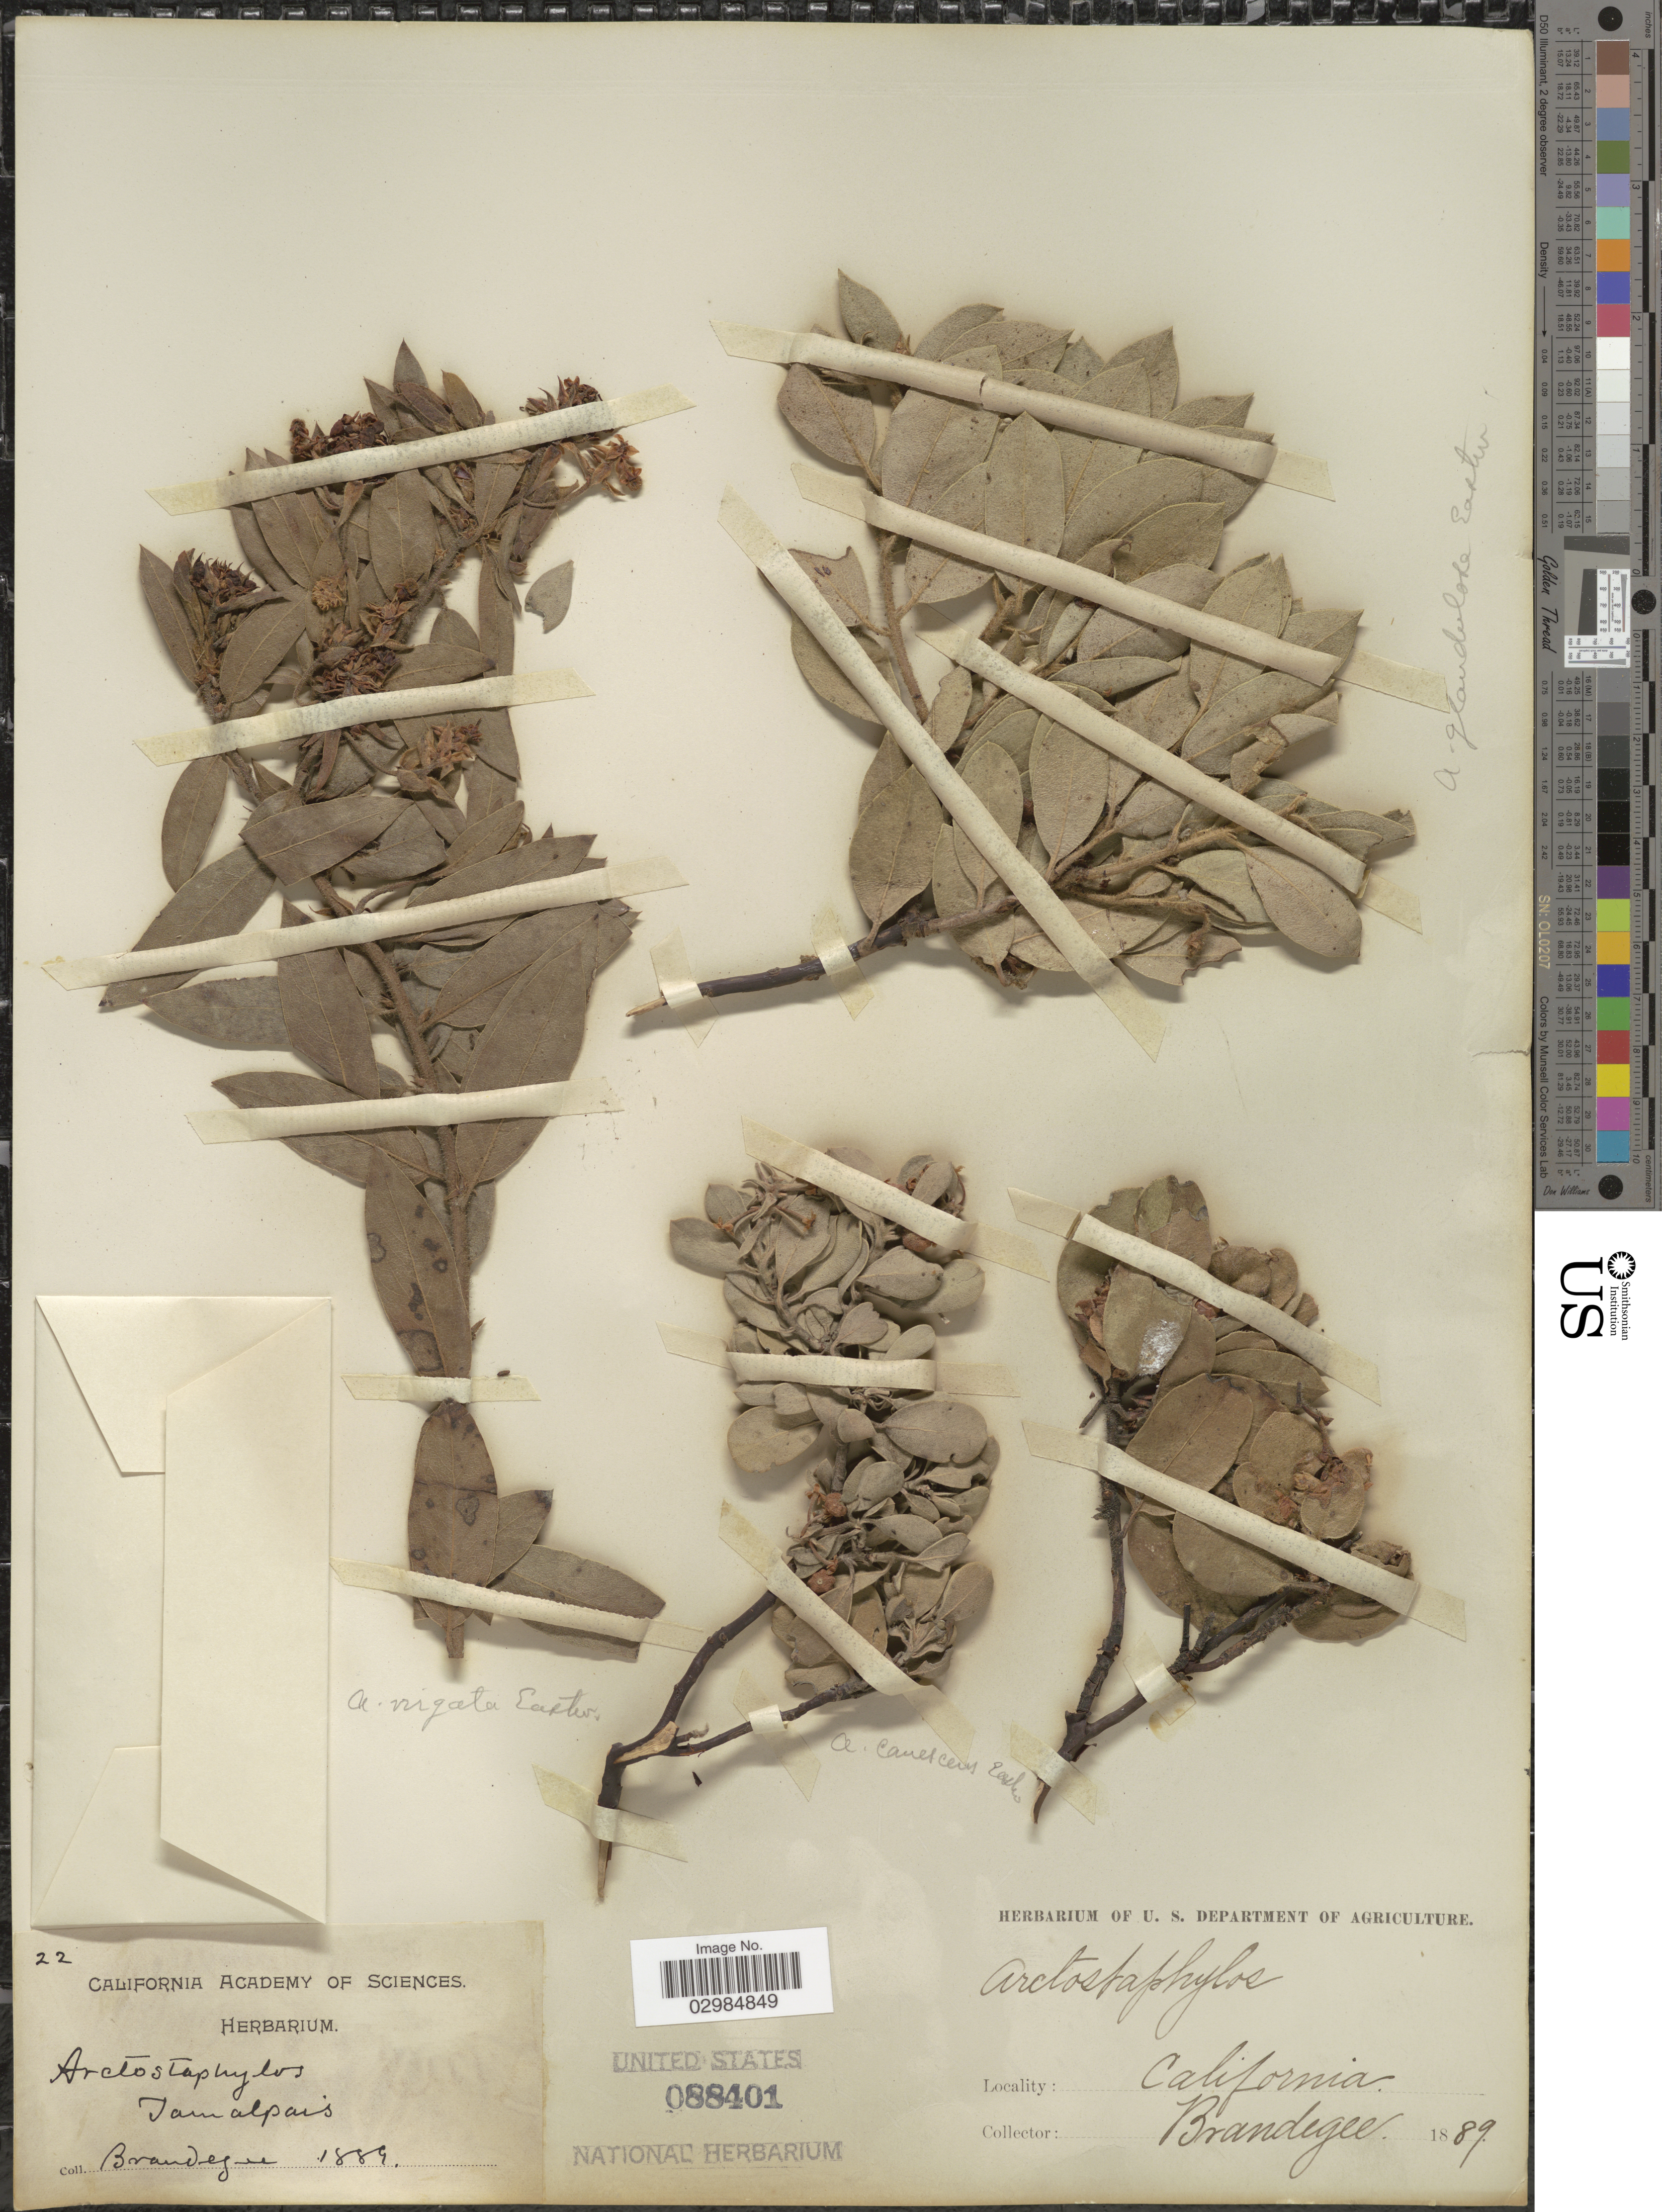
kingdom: Plantae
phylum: Tracheophyta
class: Magnoliopsida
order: Ericales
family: Ericaceae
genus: Arctostaphylos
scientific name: Arctostaphylos tomentosa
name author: (Pursh) Lindl.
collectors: -- Brandegee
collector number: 22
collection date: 1889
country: United States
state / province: California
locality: Tamalpais.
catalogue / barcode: US 88401